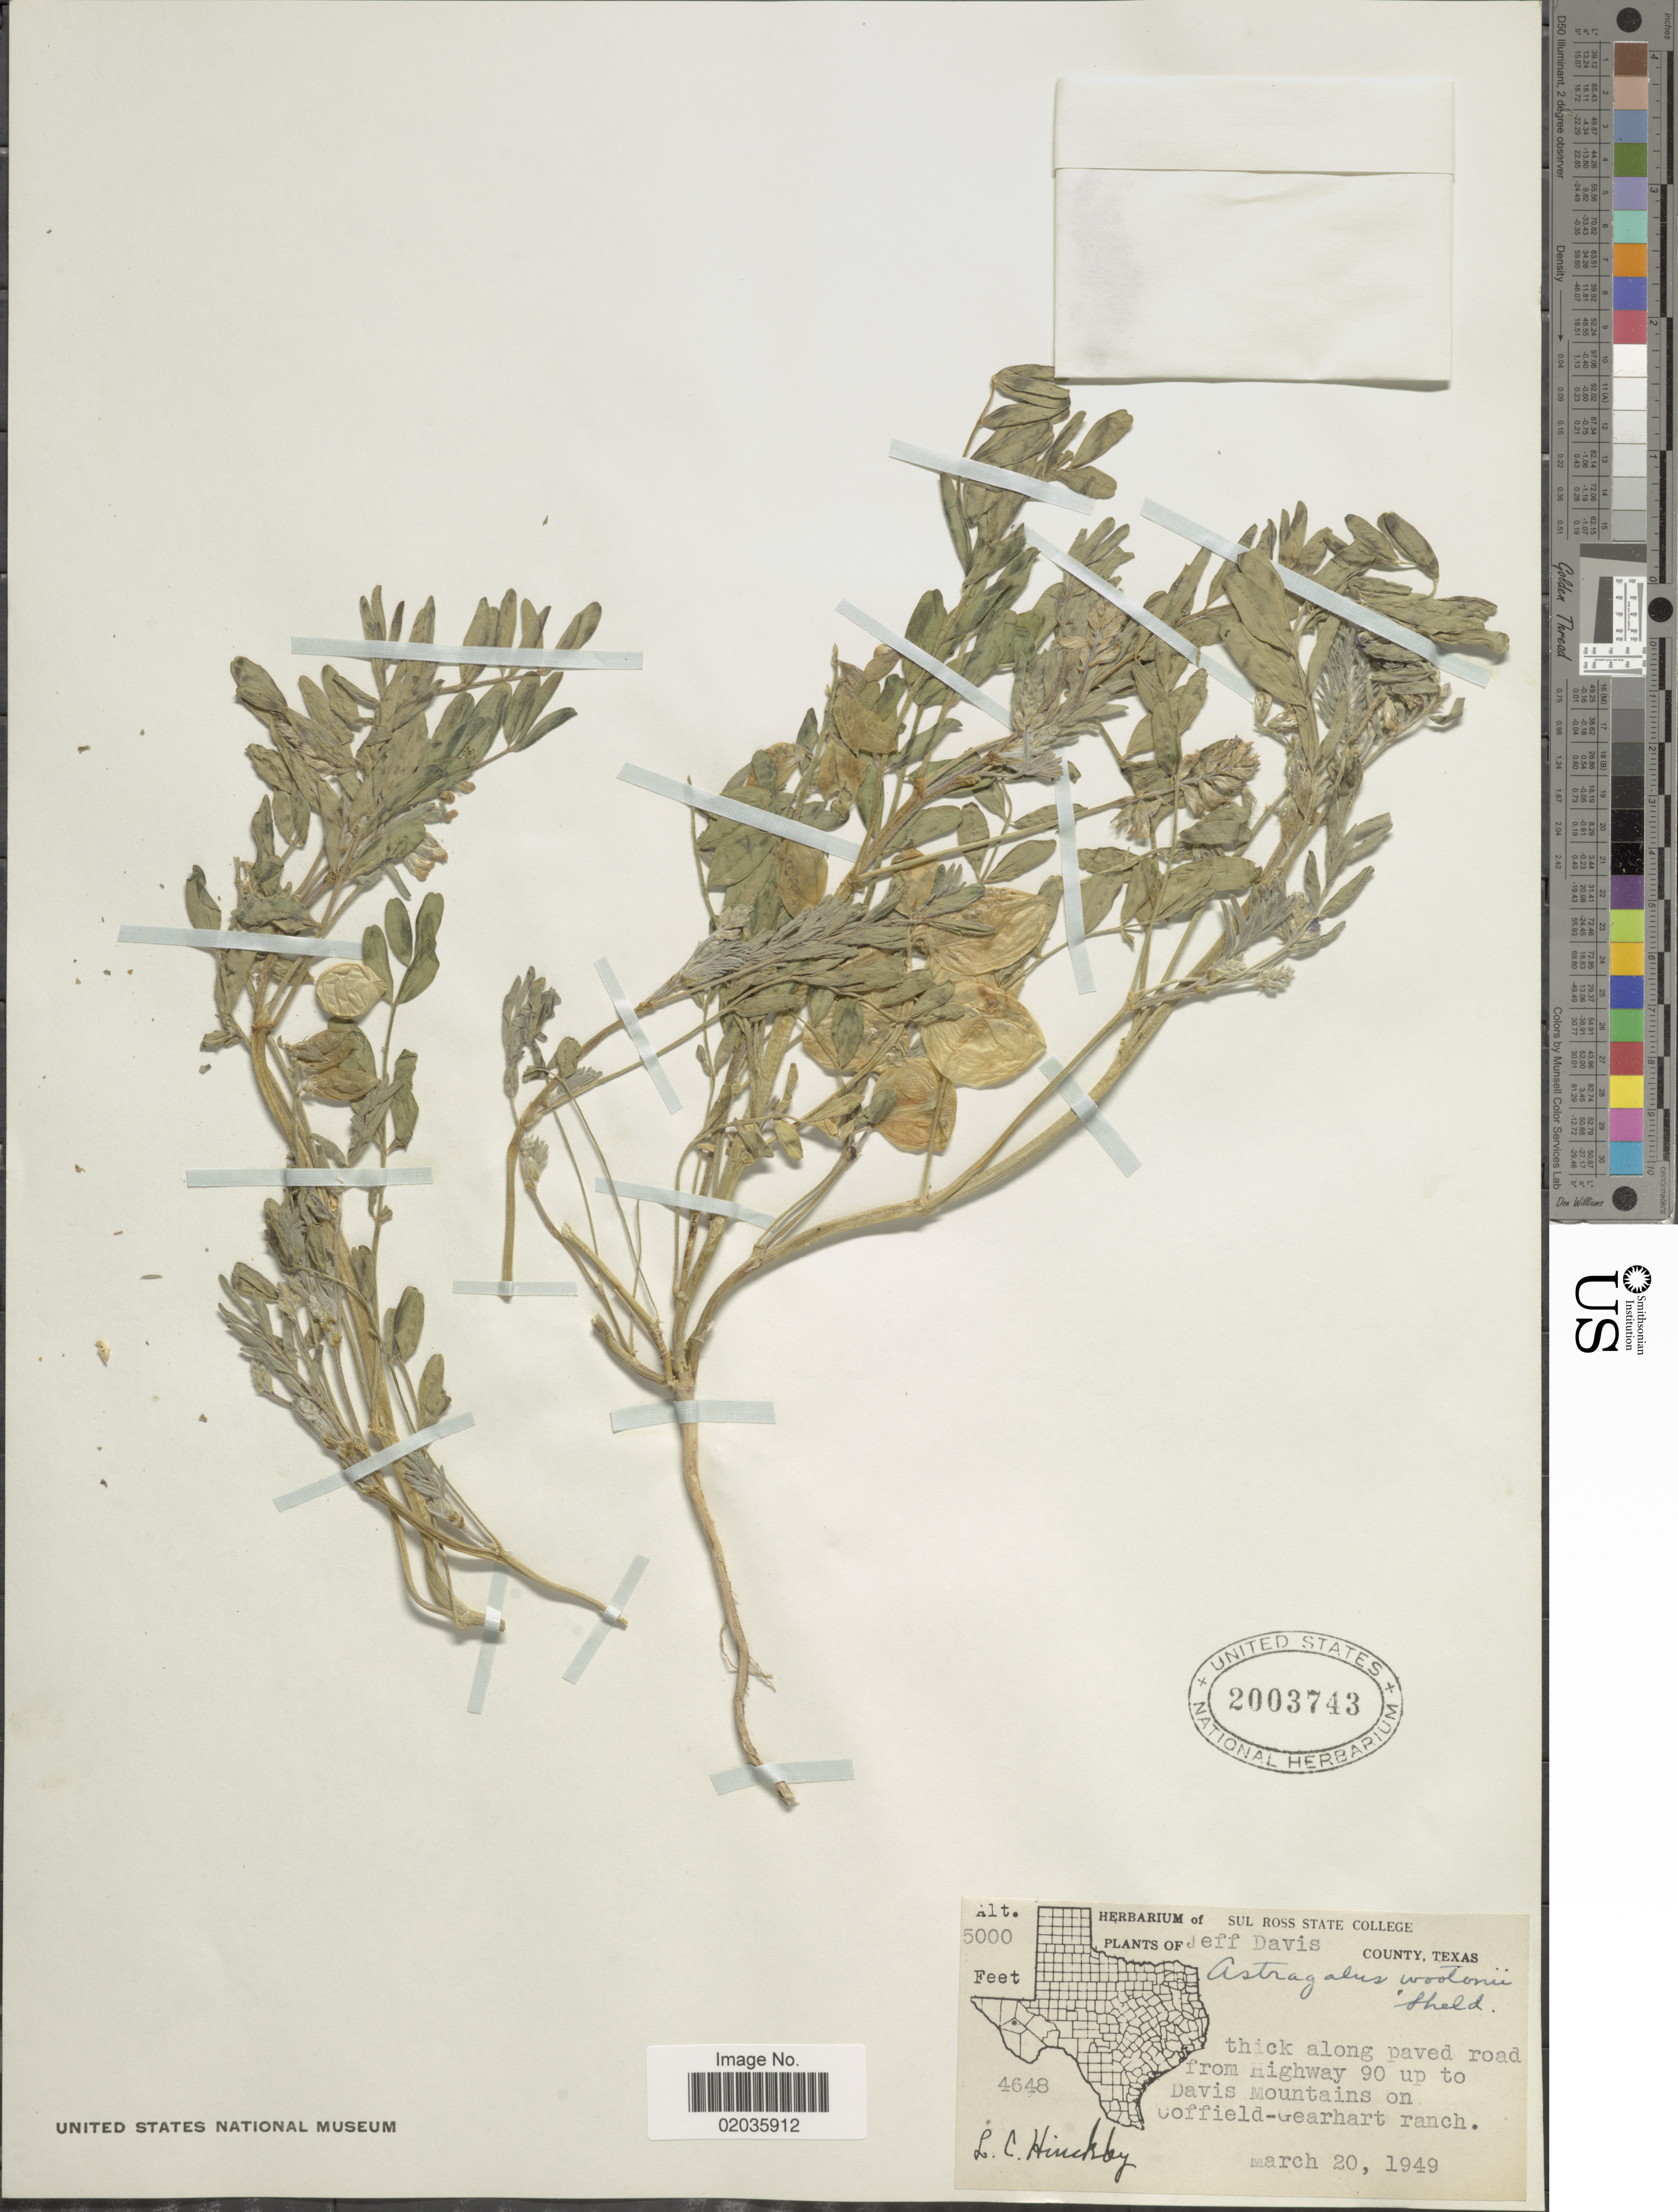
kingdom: Plantae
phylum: Tracheophyta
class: Magnoliopsida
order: Fabales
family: Fabaceae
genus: Astragalus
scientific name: Astragalus wootonii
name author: E. Sheld.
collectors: L. Hinckley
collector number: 4648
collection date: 1949-03-20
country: United States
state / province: Texas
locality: County, Texas, thick along paved road from highway 90 up to Davis mountains on Coffield-Gearhart ranch.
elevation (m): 1524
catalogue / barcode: US 2003743